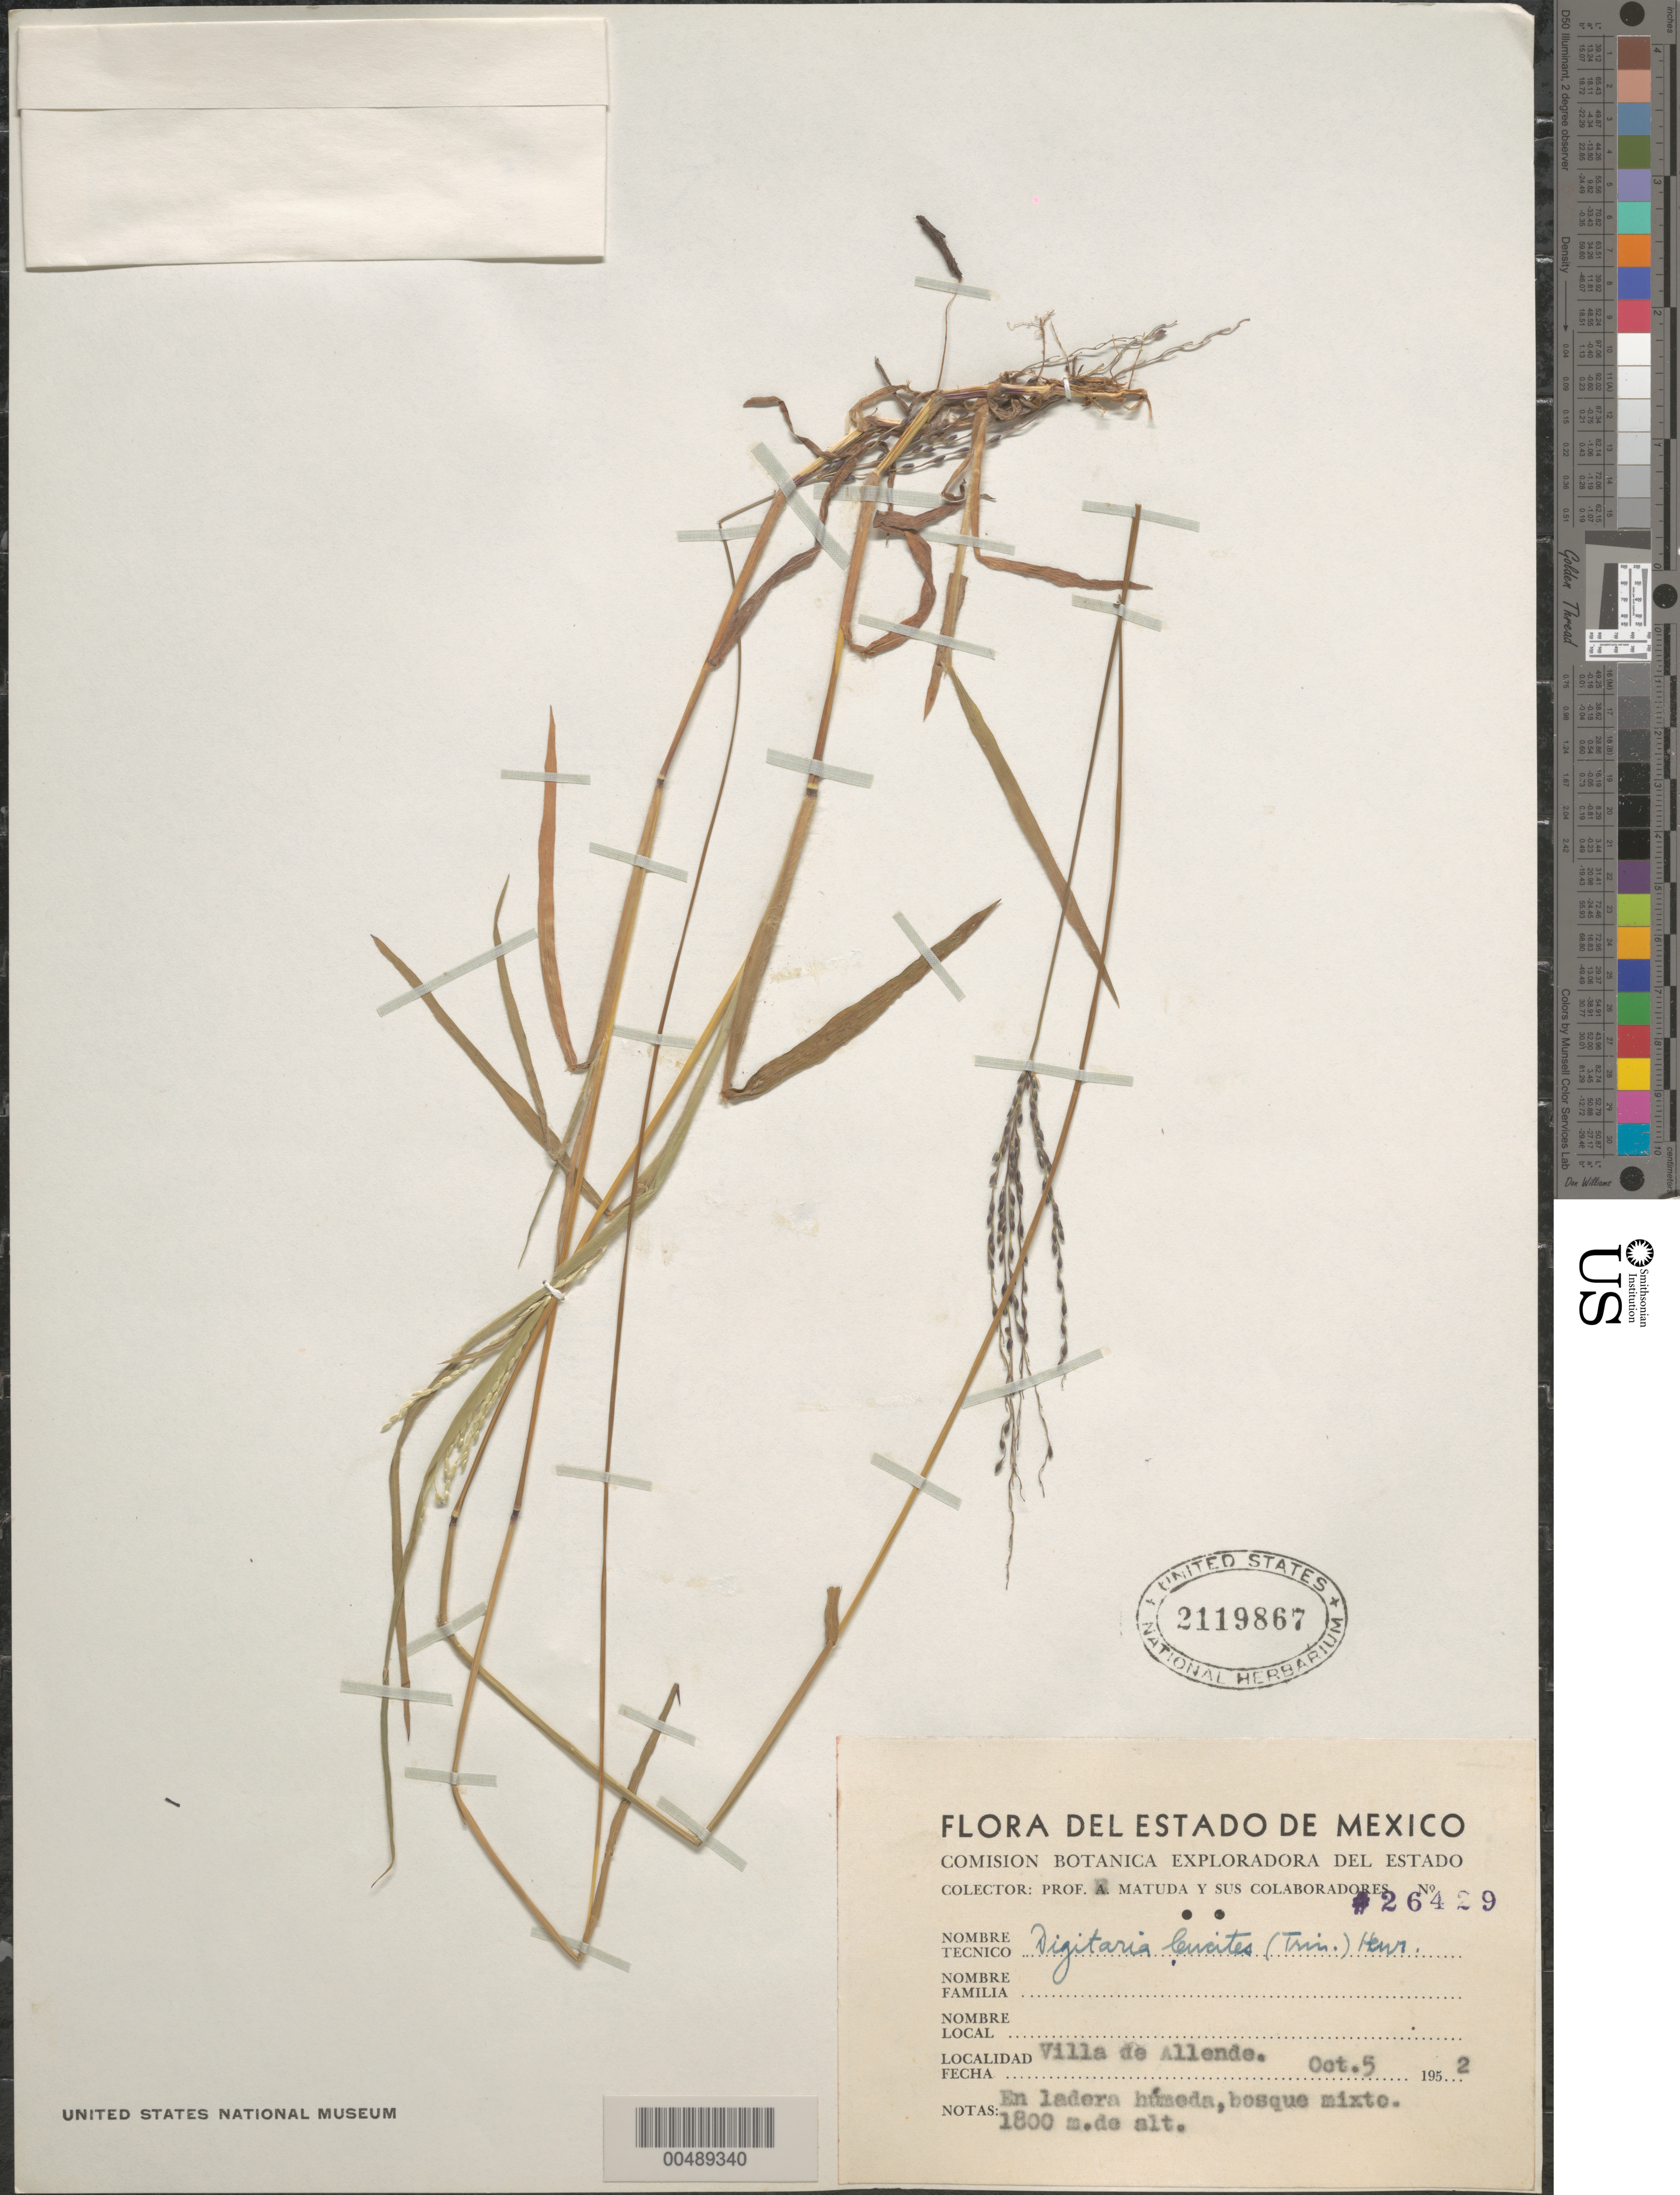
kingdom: Plantae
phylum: Tracheophyta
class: Liliopsida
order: Poales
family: Poaceae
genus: Digitaria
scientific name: Digitaria leucites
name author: (Trin.) Henr.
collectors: E. Matuda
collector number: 26429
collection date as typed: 5 Oct 1952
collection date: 1952-10-05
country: Mexico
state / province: México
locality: Villa de Allende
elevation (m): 1800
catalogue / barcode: US 2119867